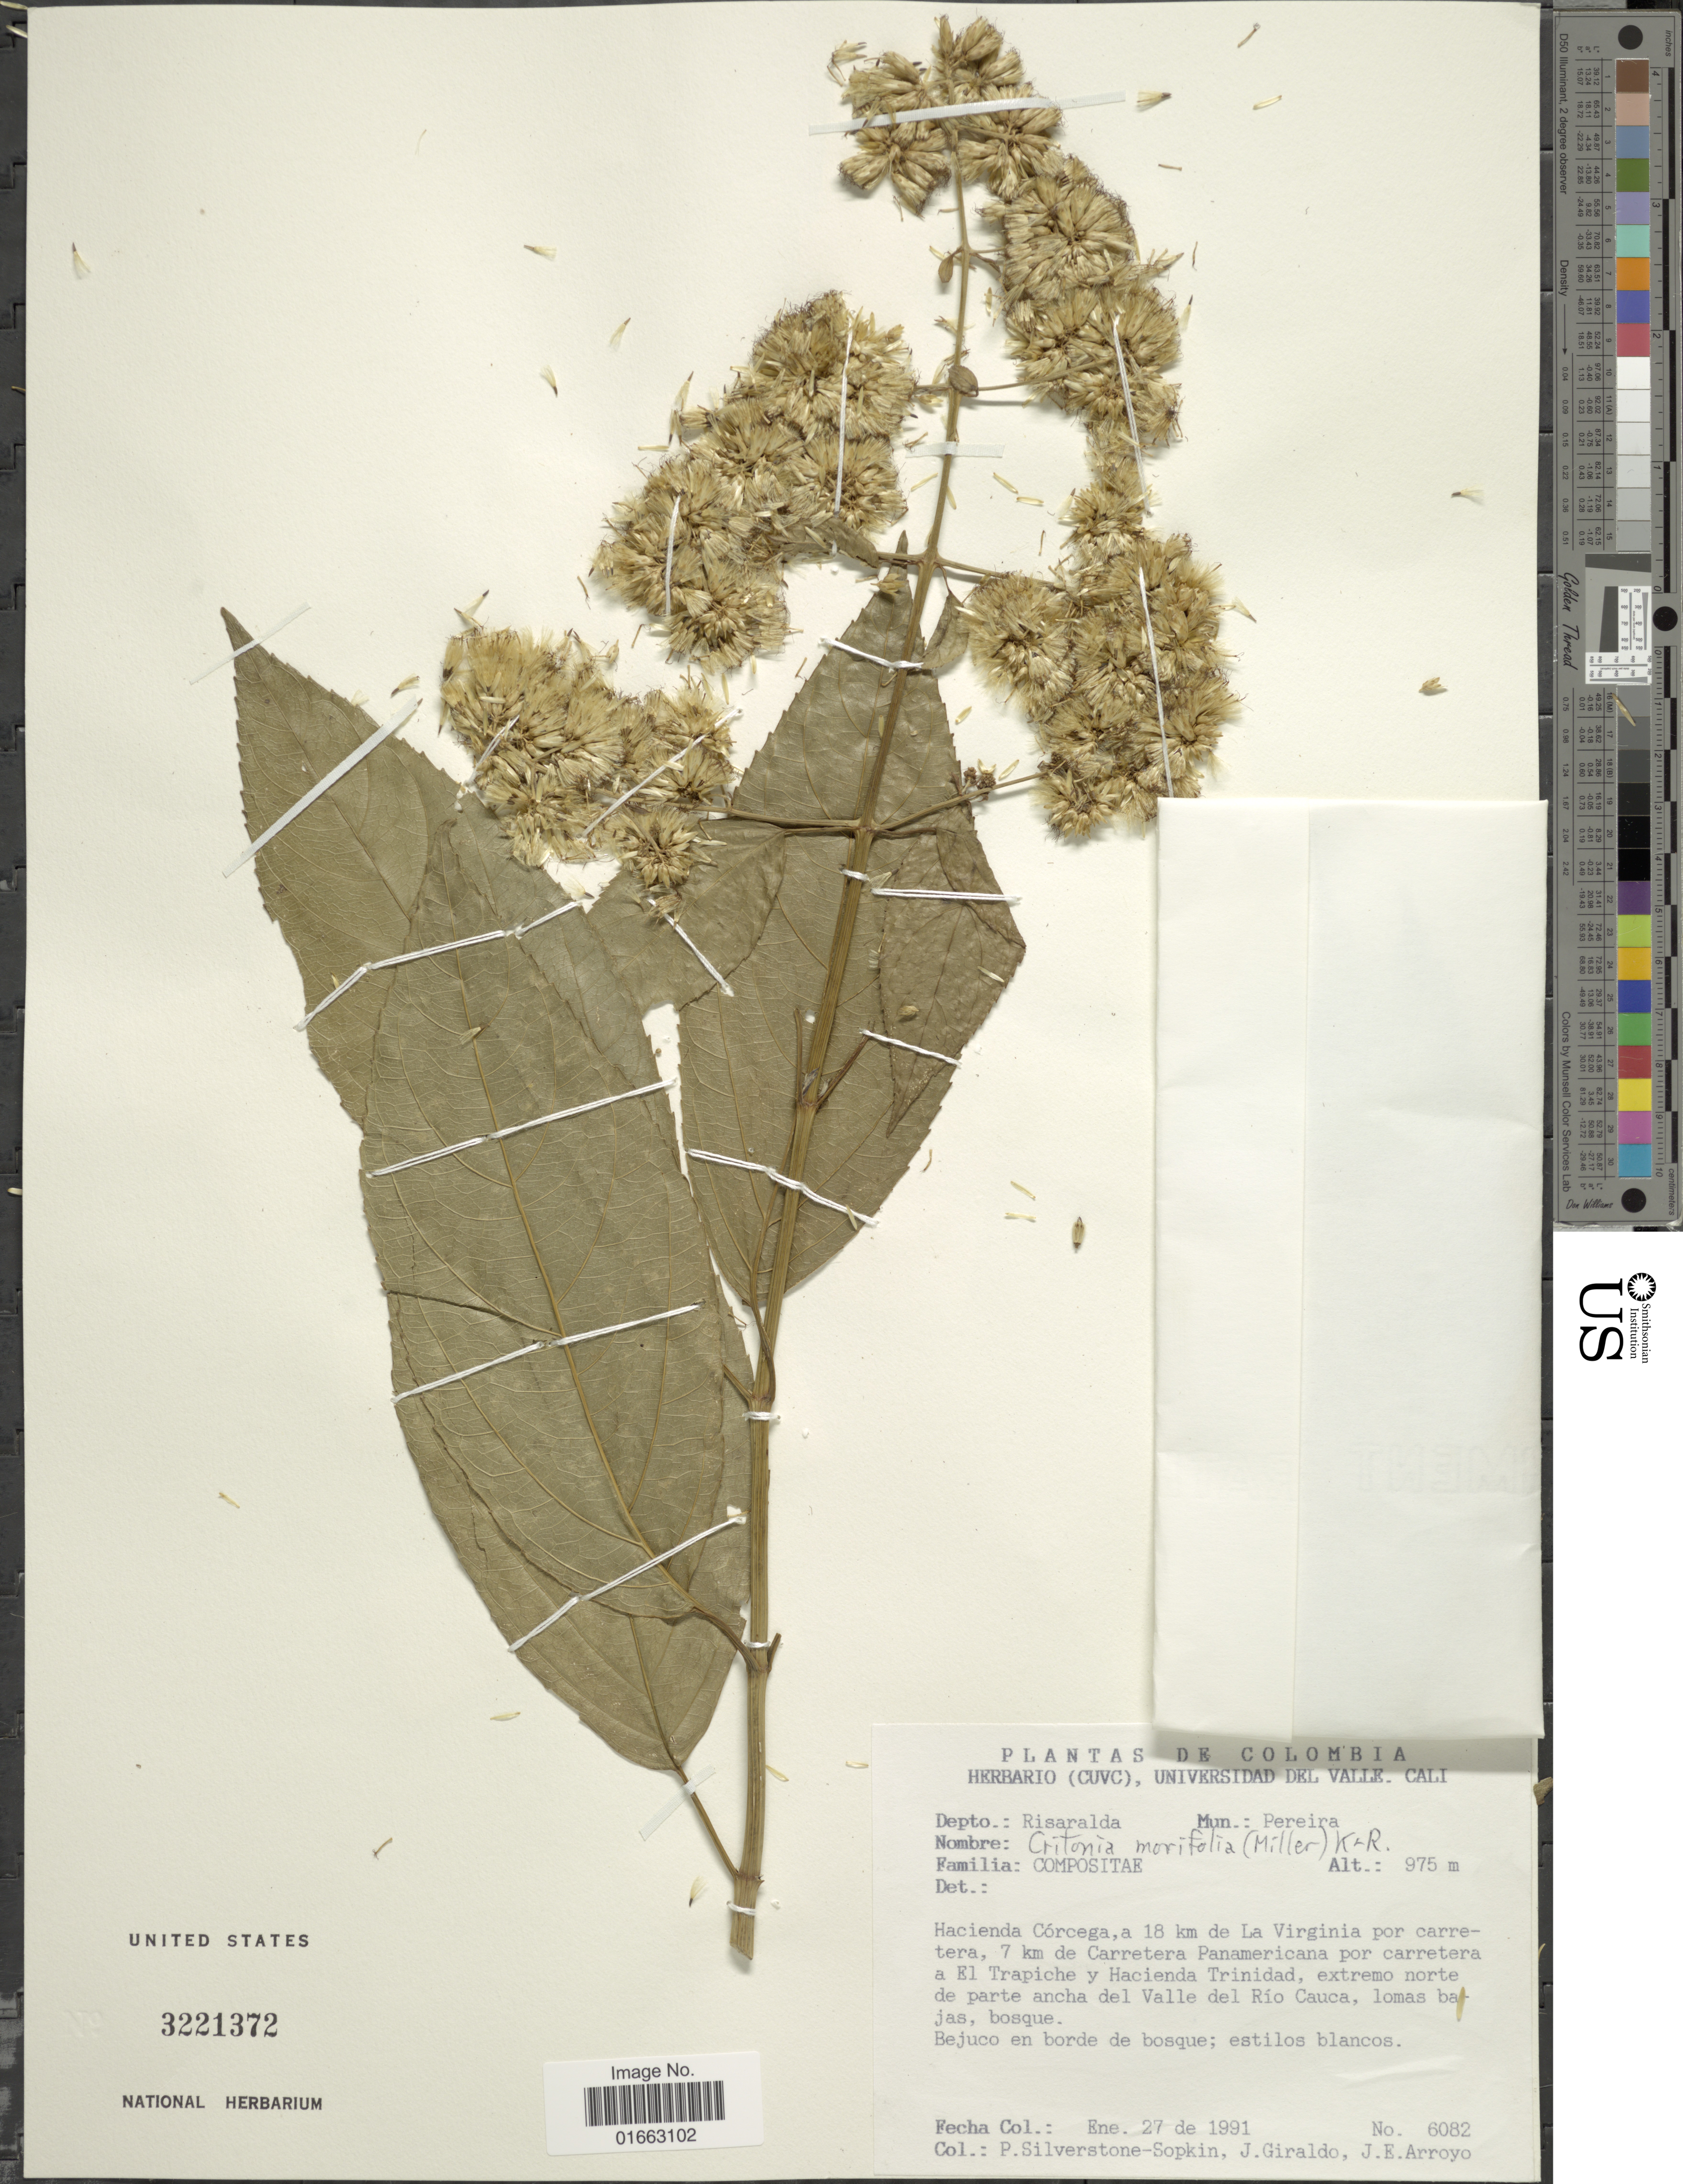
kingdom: Plantae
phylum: Tracheophyta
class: Magnoliopsida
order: Asterales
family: Asteraceae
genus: Critonia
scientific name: Critonia morifolia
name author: (Mill.) R.M. King & H. Rob.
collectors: P. A. Silverstone-Sopkin, J. Giraldo & J. Arroyo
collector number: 6082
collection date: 1991-01-27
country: Colombia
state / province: Risaralda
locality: Mun.: Pereira, Hacienda Córcega, a 18 km de La Virginia por carretera, 7 km de Carretera Panamericana por carretera a El Trapiche y Hacienda Trinidad, extremo norte de parte ancha del Valle del Río Cauca, lomas bajas, bosque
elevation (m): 975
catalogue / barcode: US 3221372